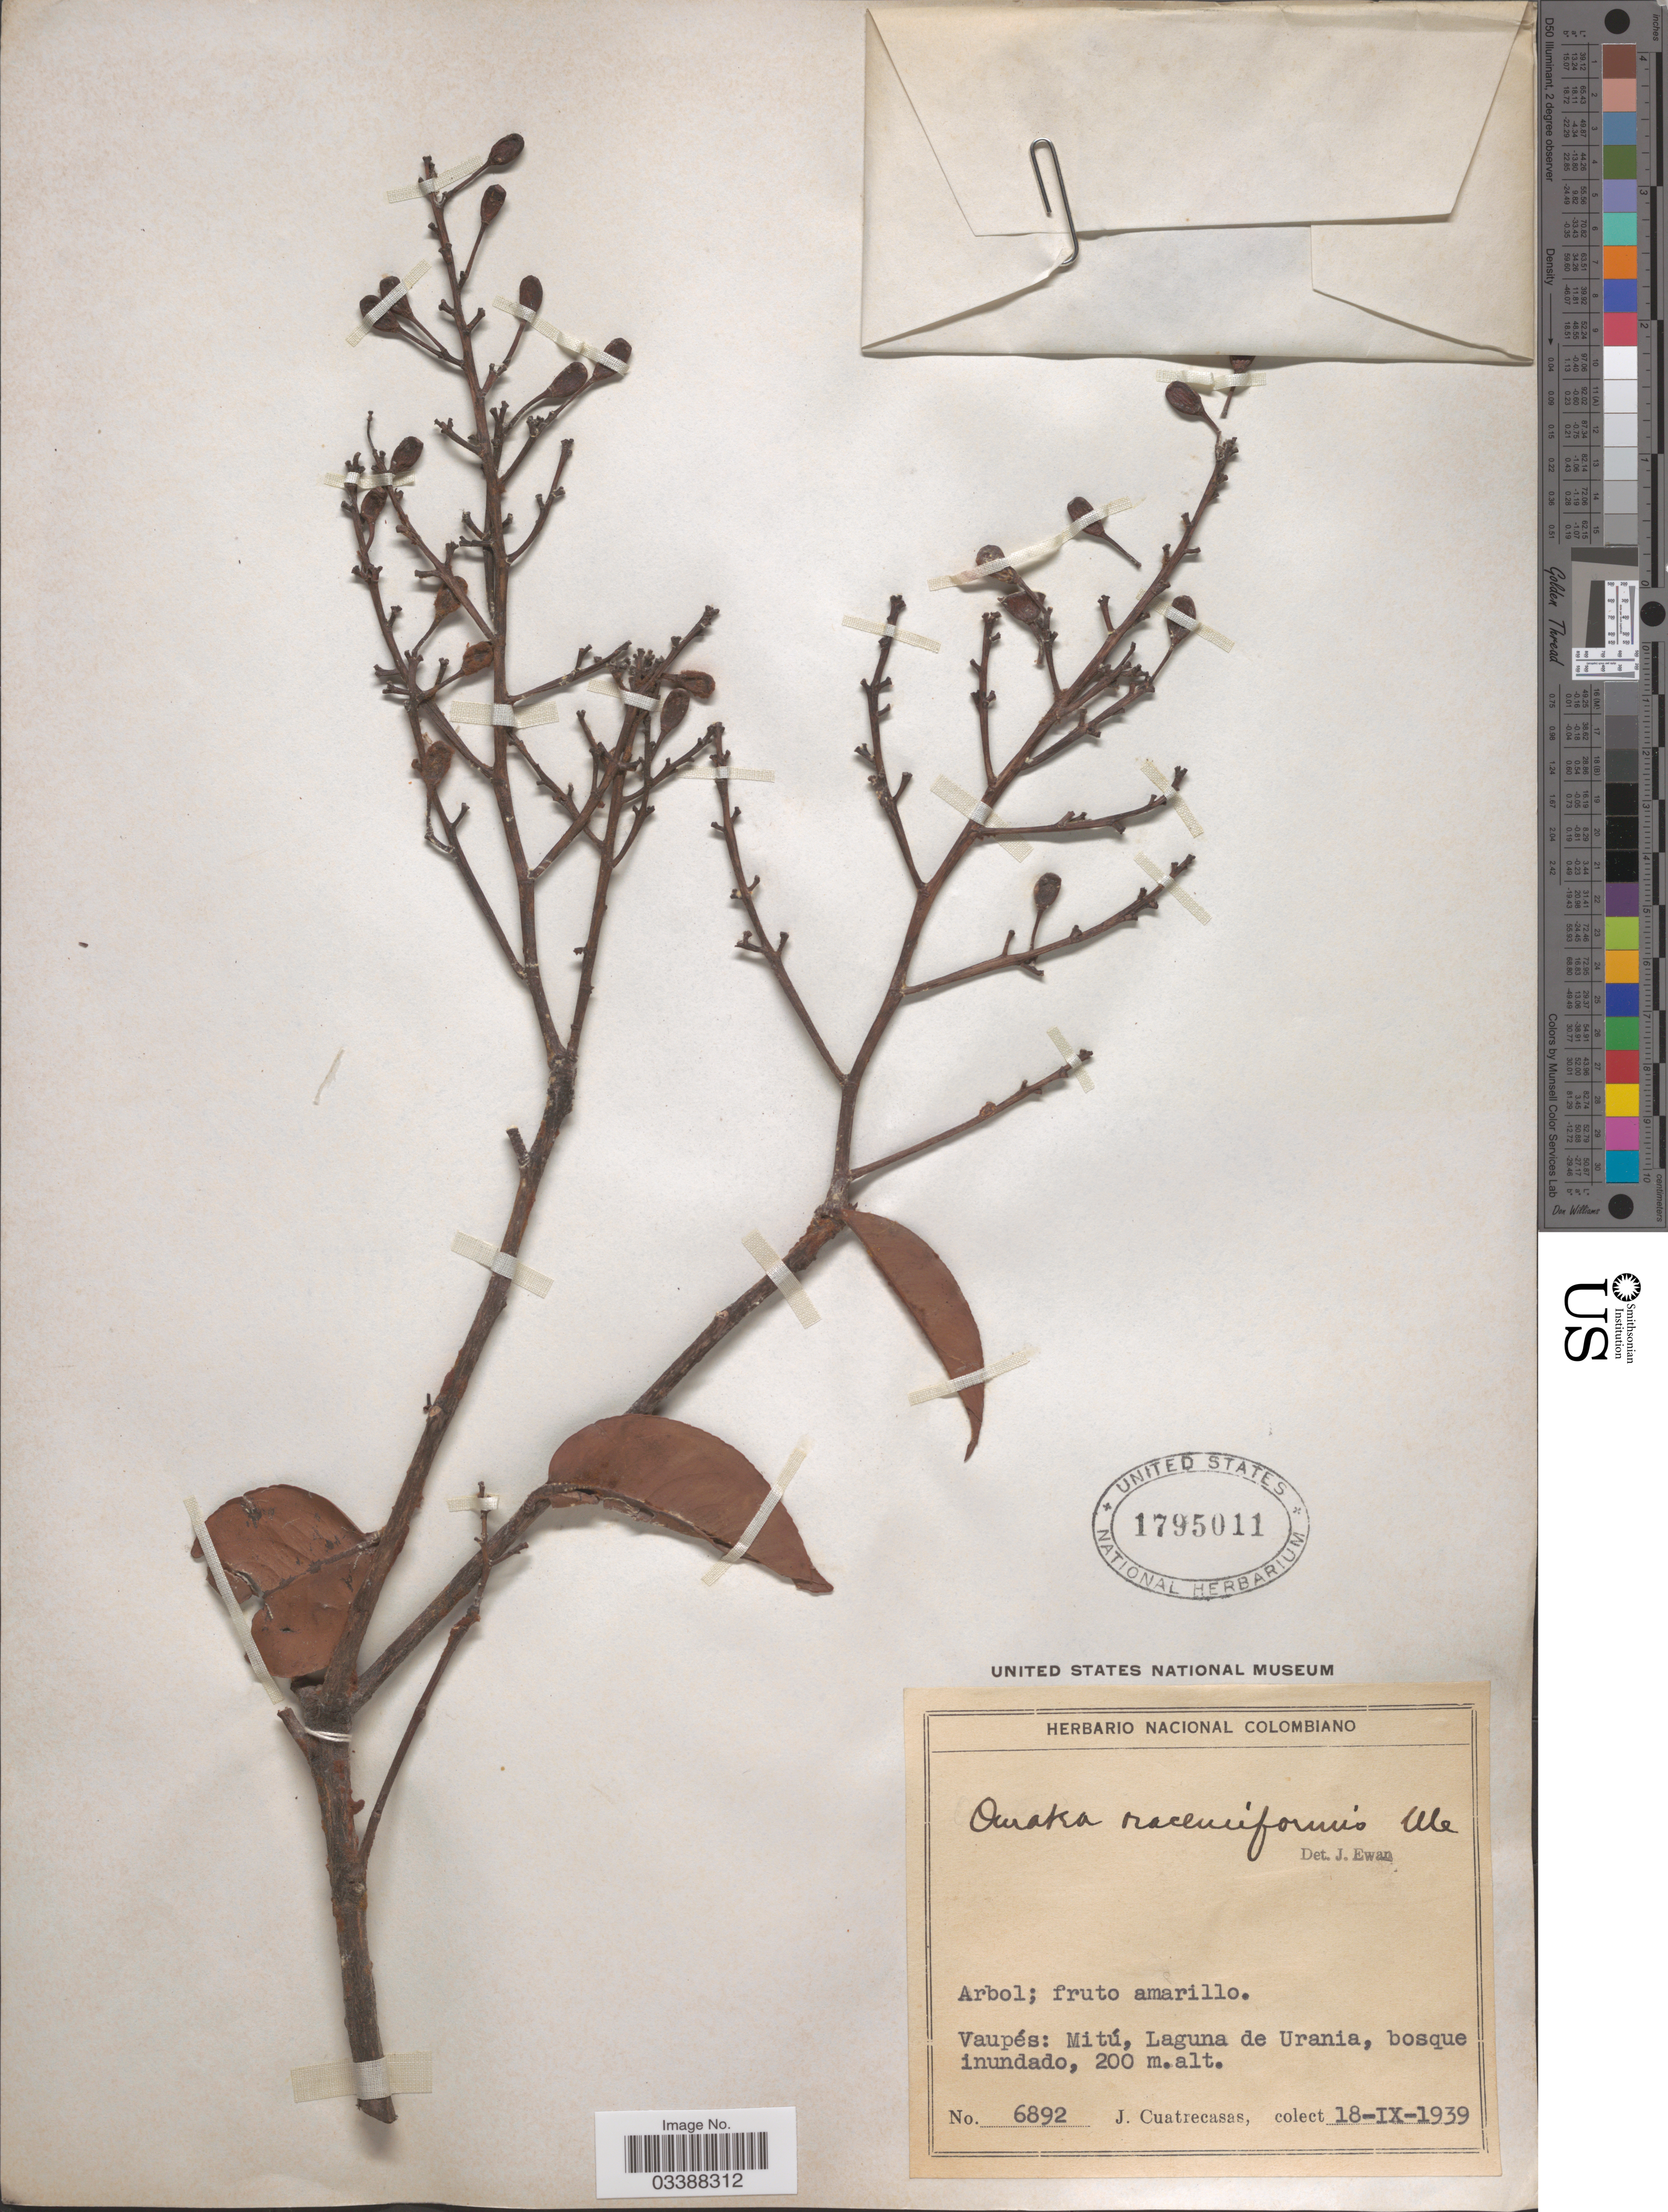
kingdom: Plantae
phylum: Tracheophyta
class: Magnoliopsida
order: Malpighiales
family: Ochnaceae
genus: Ouratea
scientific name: Ouratea racemiformis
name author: Ule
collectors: J. Cuatrecasas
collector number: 6892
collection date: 1939-09-18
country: Colombia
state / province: Vaupés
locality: Mitú, Laguna de Urania.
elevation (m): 200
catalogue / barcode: US 1795011